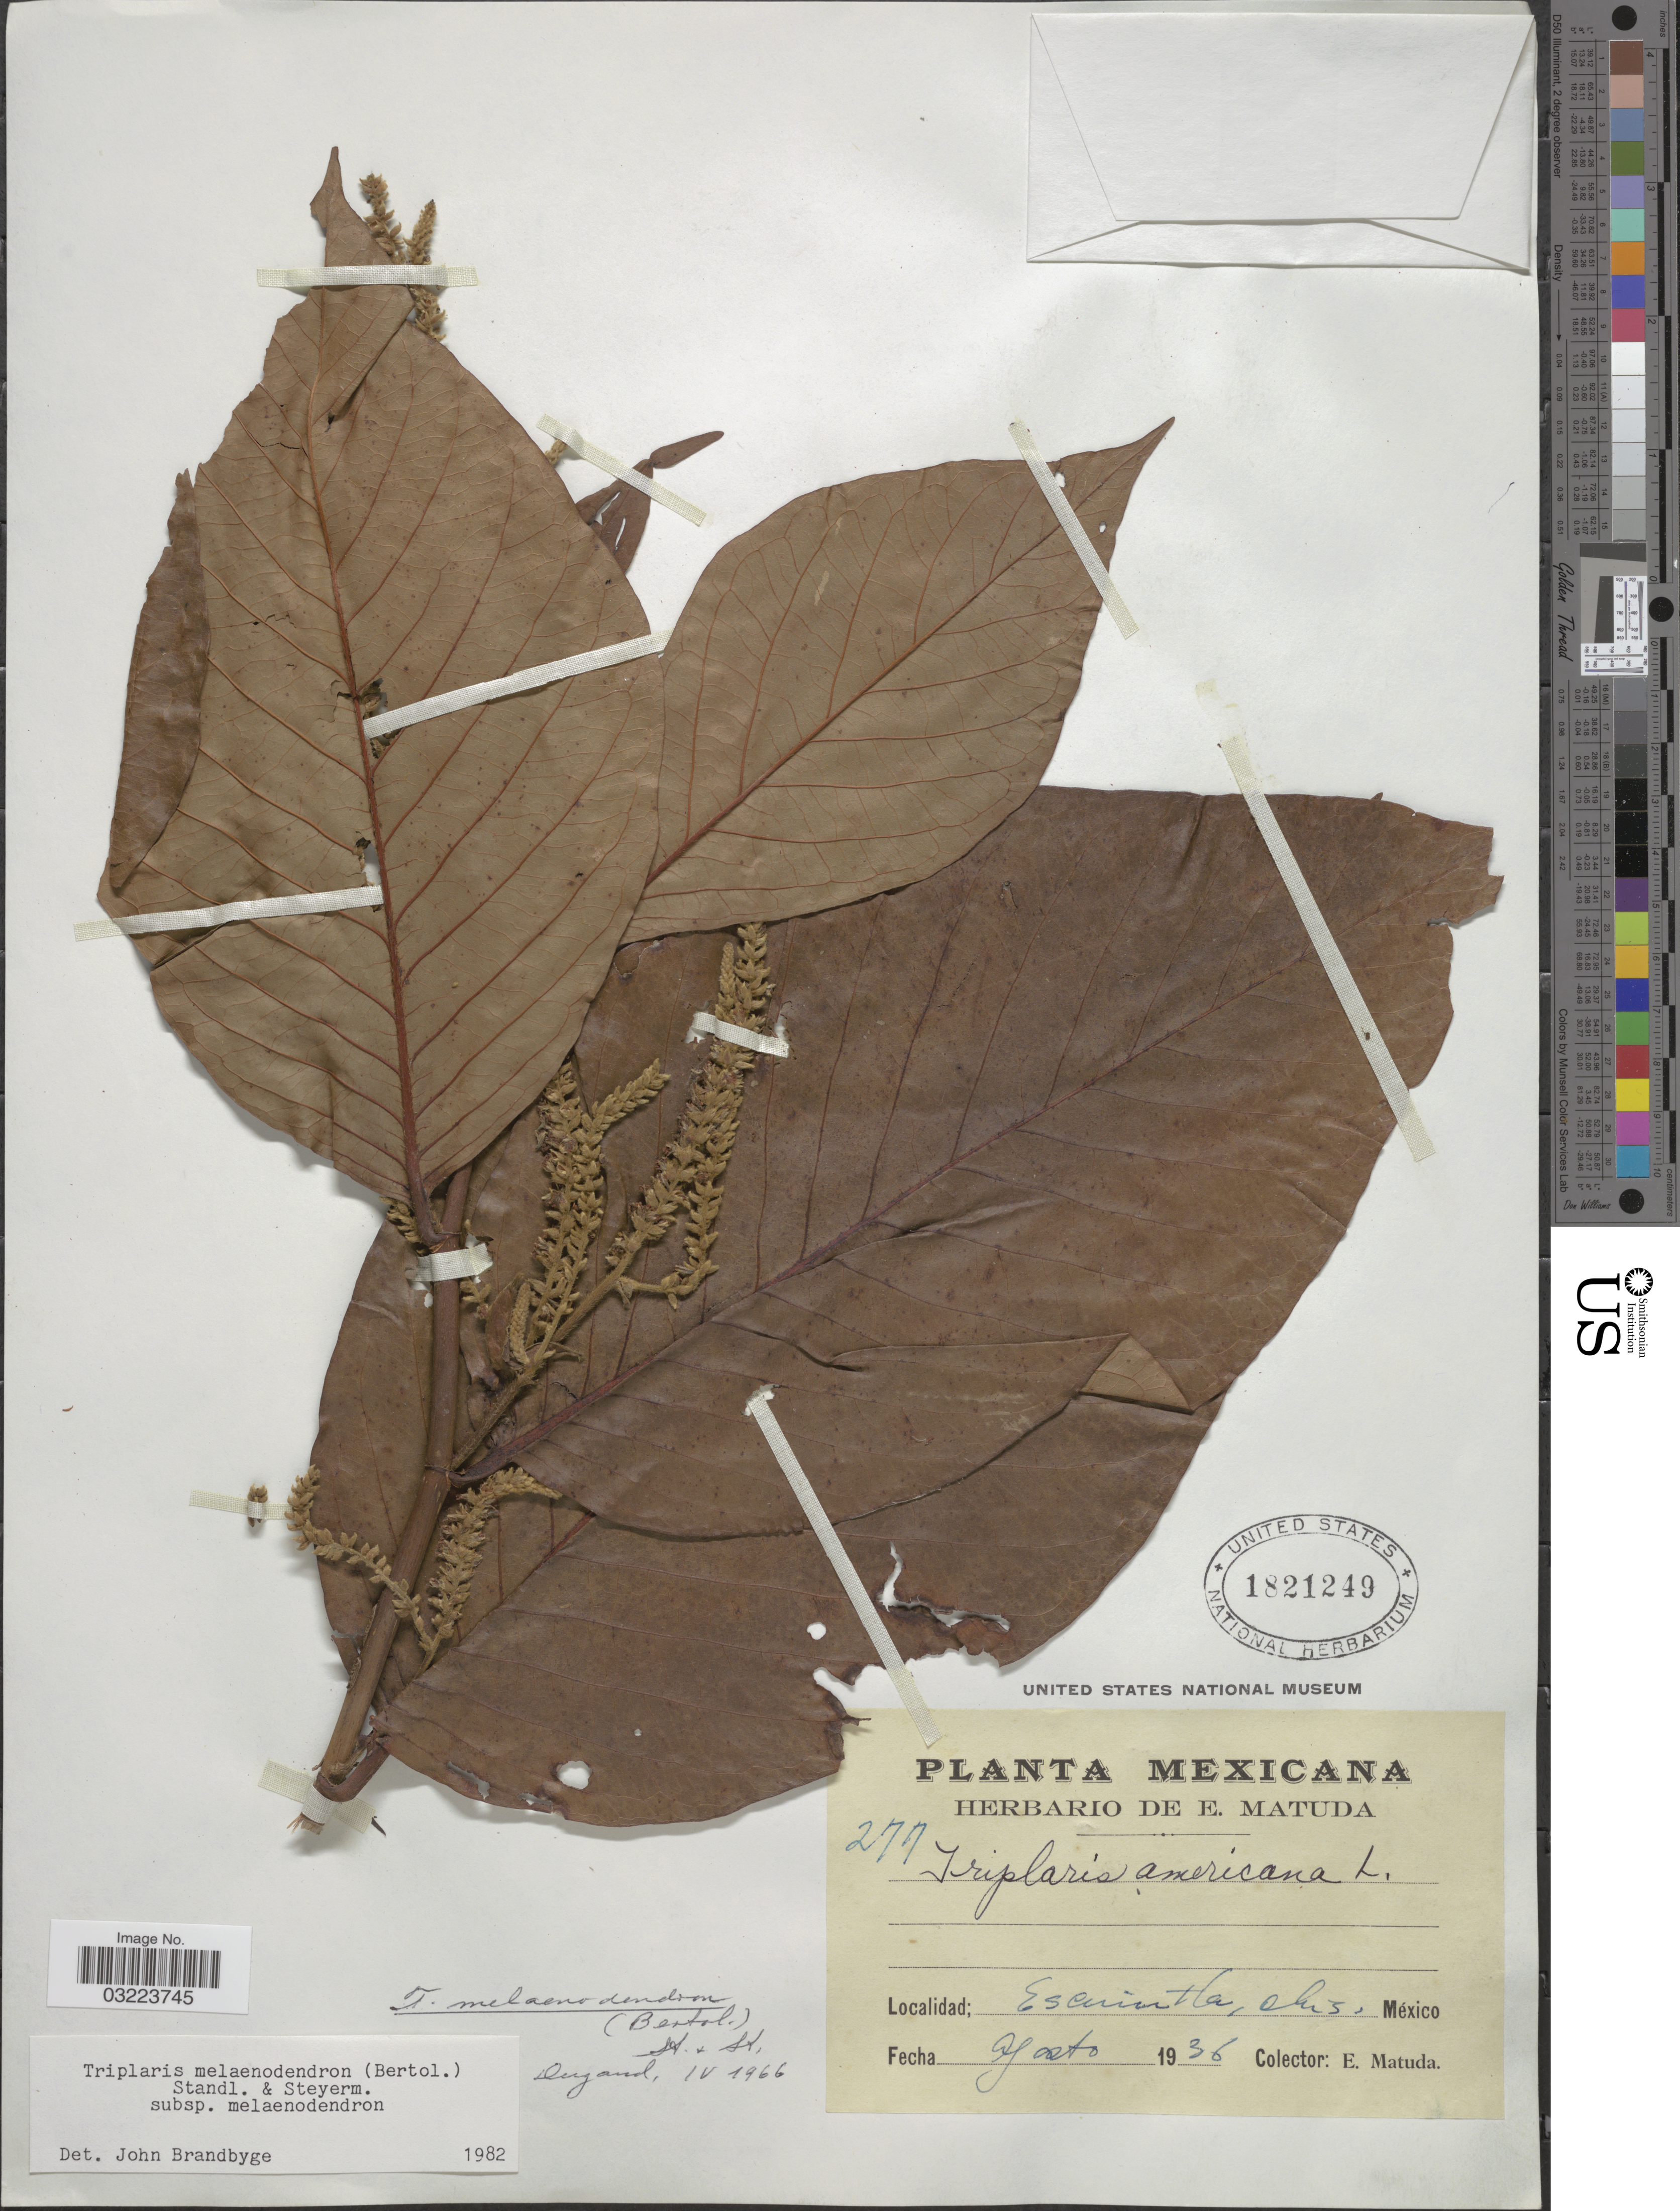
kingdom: Plantae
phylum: Tracheophyta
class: Magnoliopsida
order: Caryophyllales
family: Polygonaceae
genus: Triplaris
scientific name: Triplaris melaenodendron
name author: (Bertol.) Standl. & Steyerm.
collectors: E. Matuda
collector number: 277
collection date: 1936-08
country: Mexico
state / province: Chiapas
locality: Mexicana. Escuintla, Chis.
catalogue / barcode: US 1821249